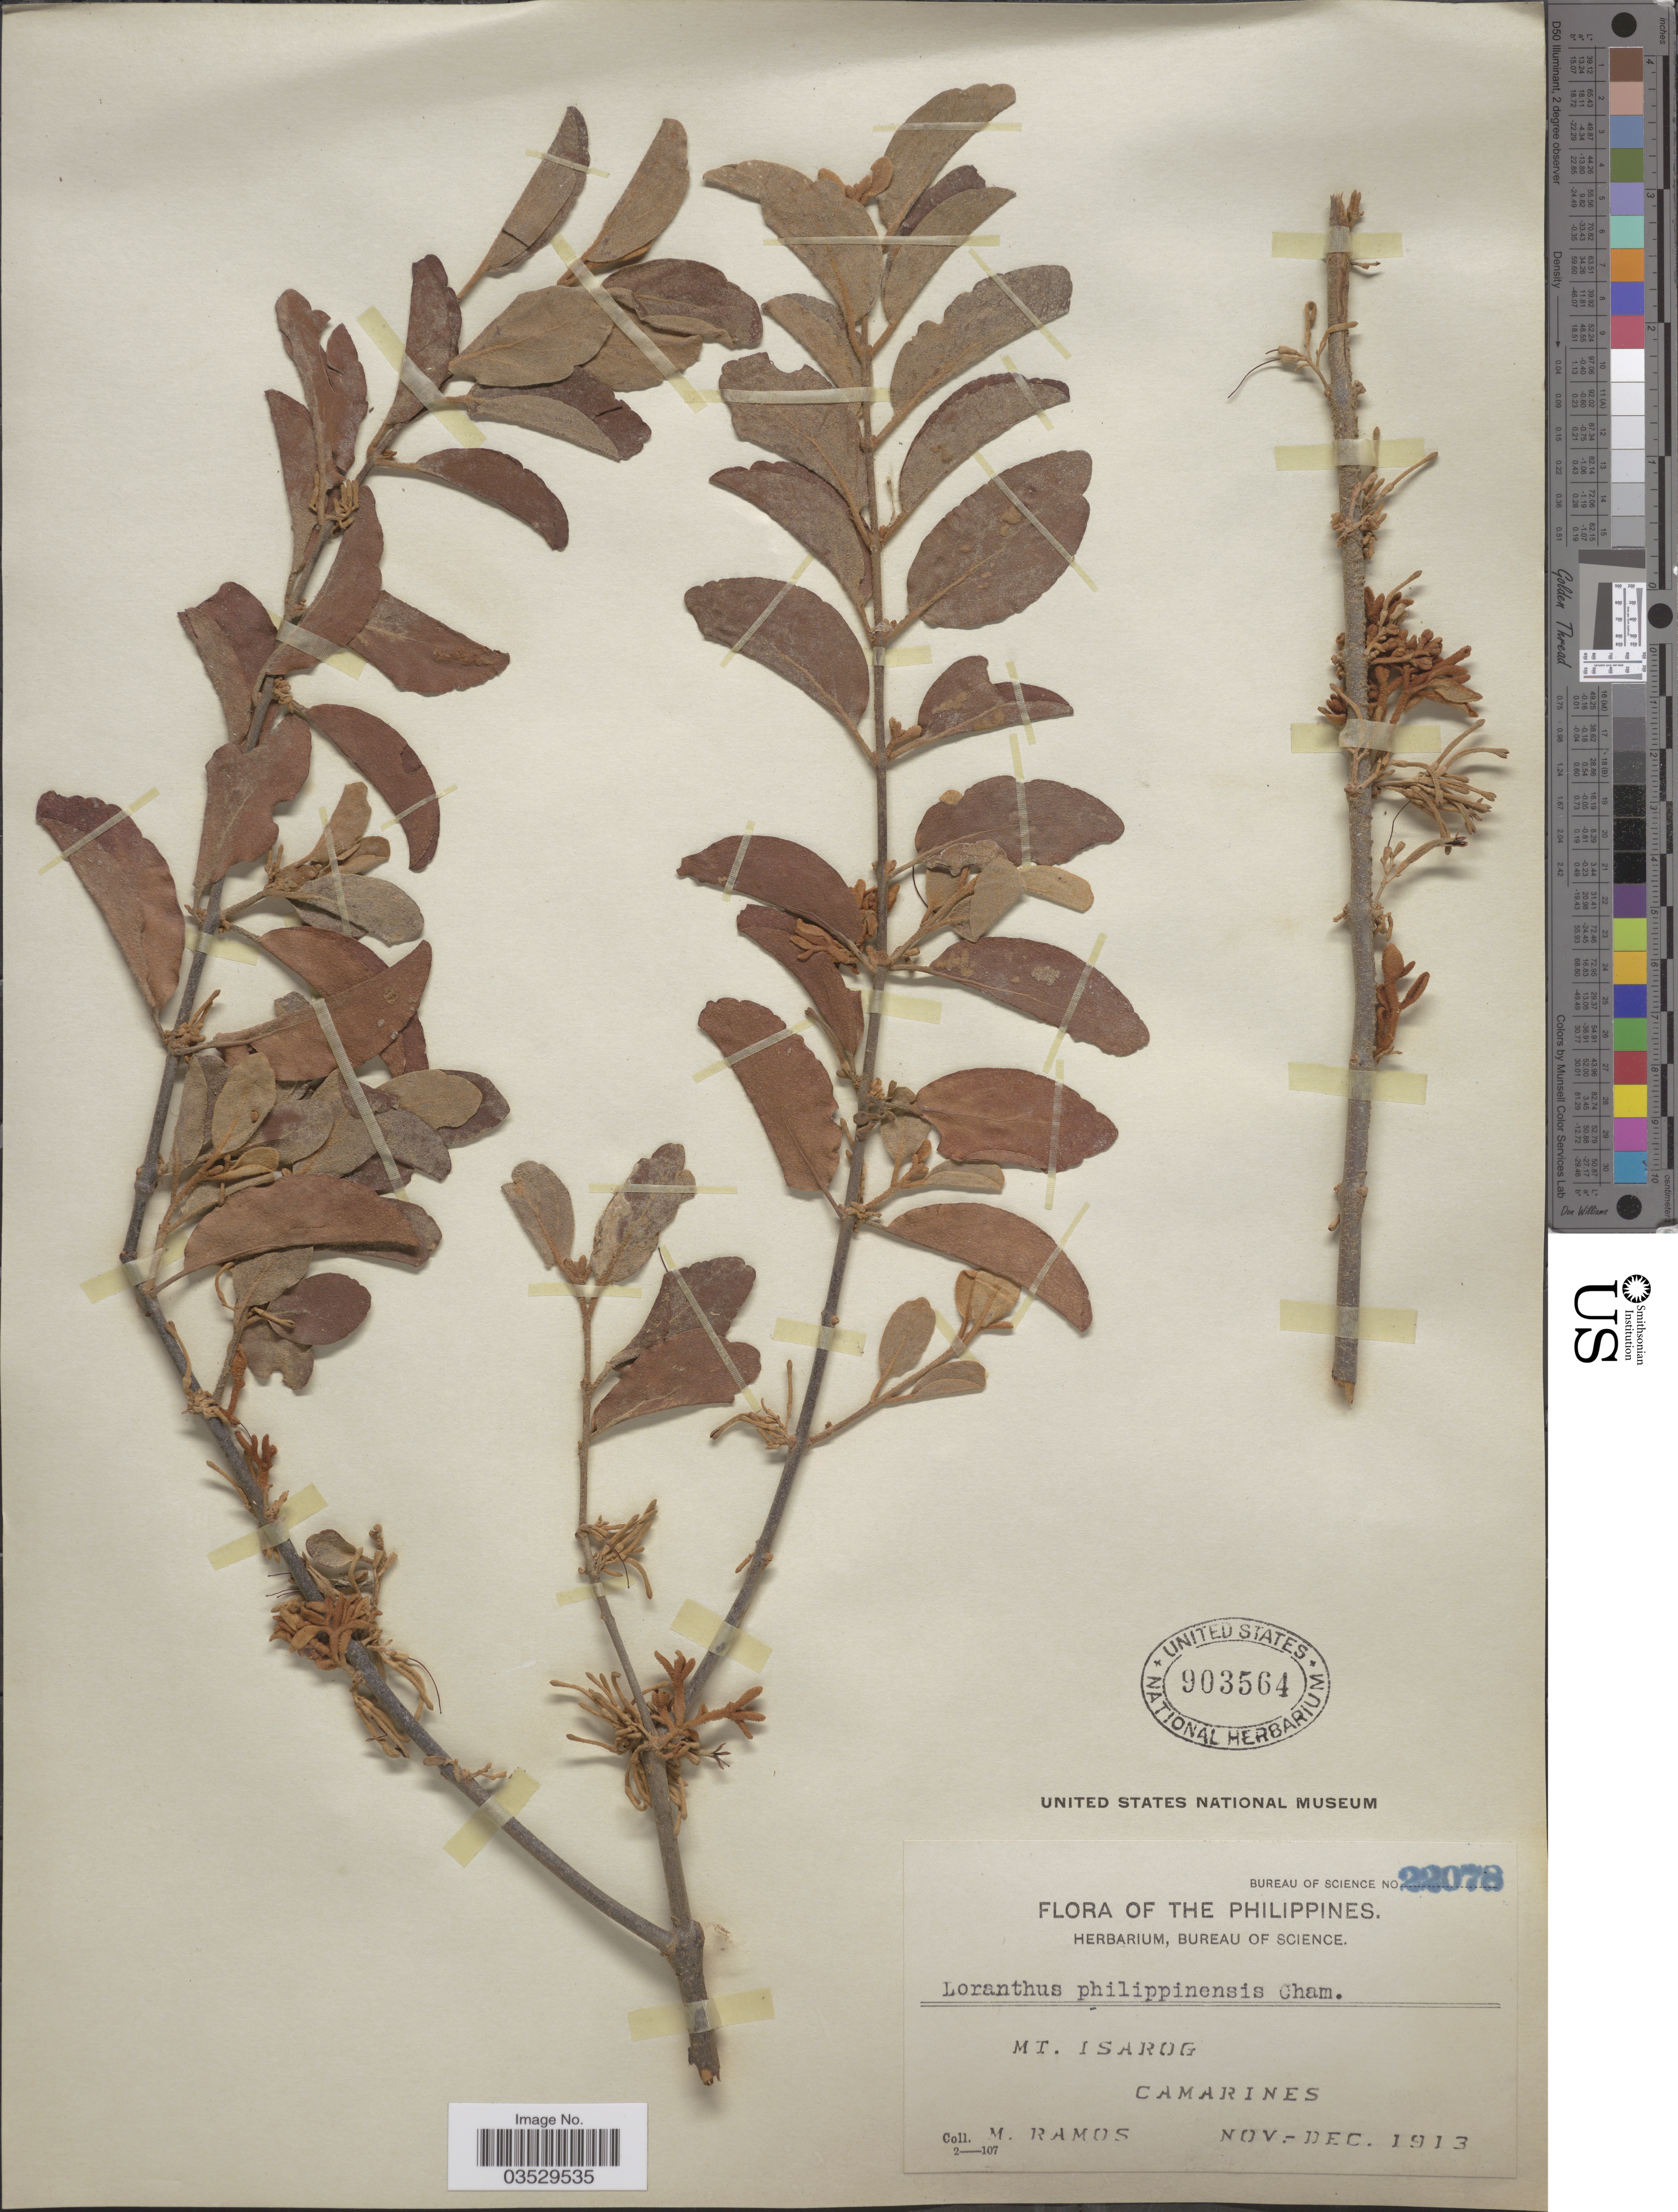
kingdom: Plantae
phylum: Tracheophyta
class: Magnoliopsida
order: Santalales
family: Loranthaceae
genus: Scurrula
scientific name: Scurrula atropurpurea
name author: (Blume) Danser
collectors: M. Ramos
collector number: Bureau of Science 22078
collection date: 1913-11/1913-12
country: Philippines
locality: Mt. Isarog Camarines.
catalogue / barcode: US 903564